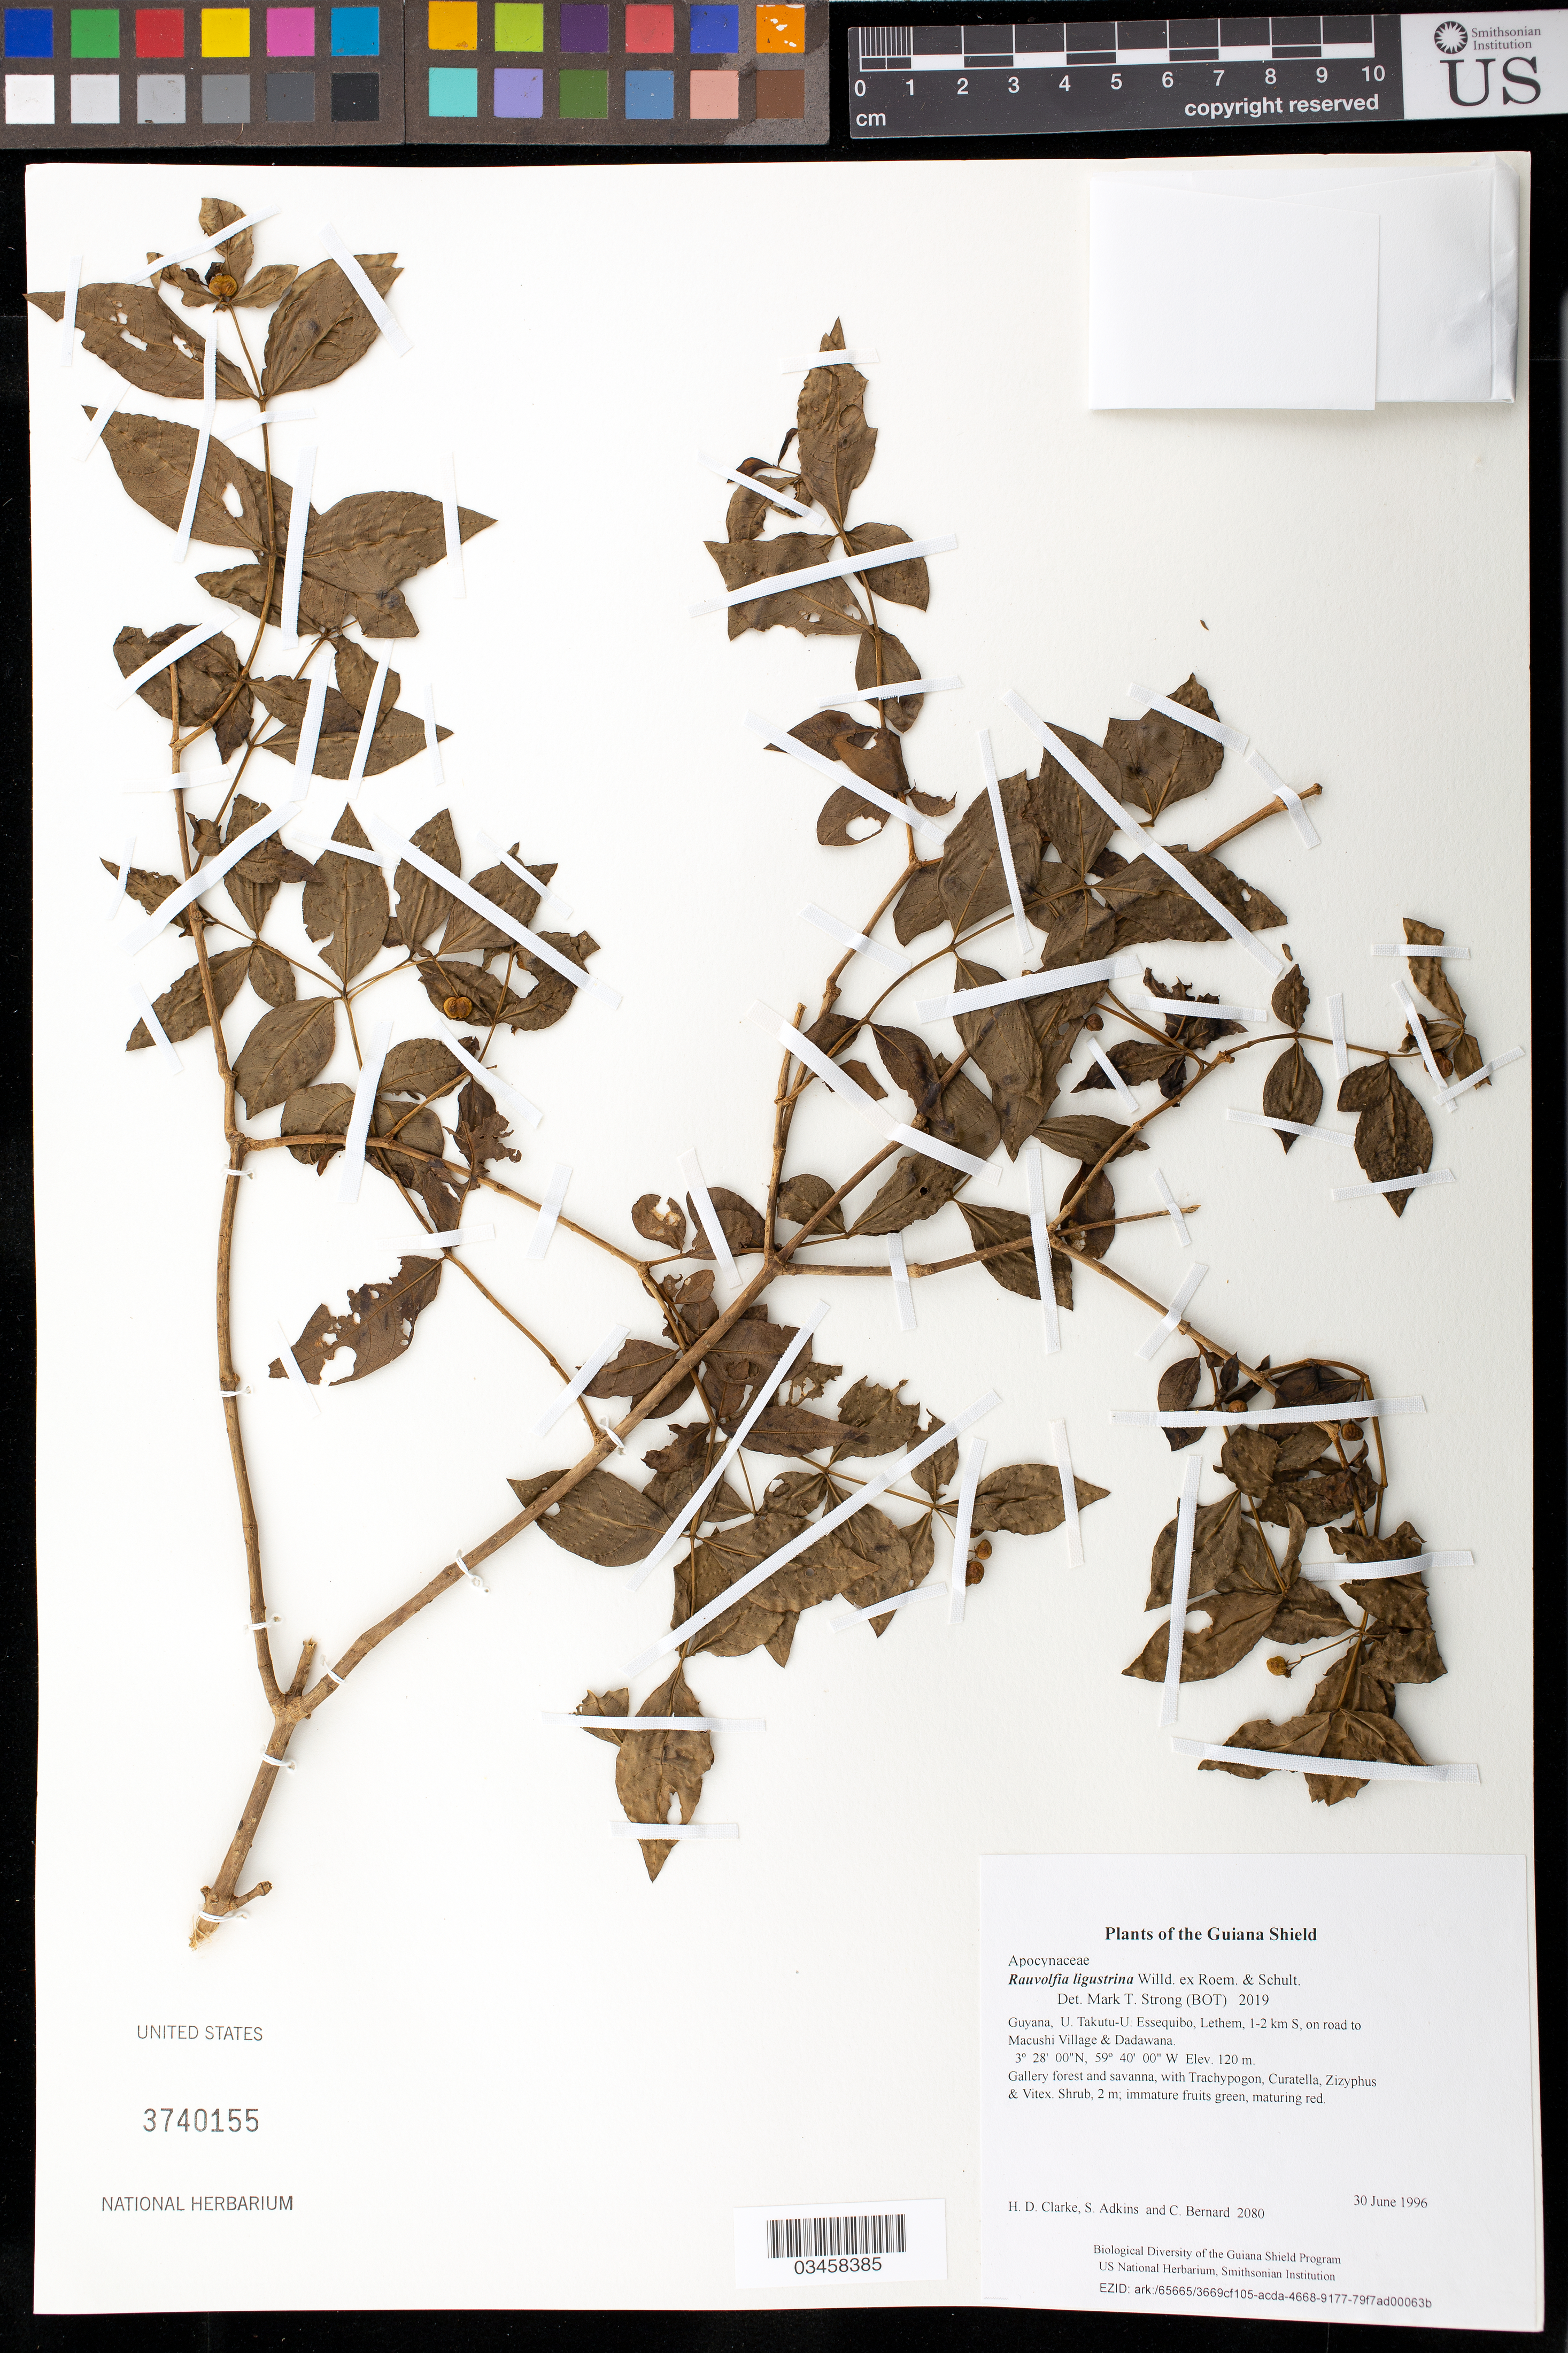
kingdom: Plantae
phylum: Tracheophyta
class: Magnoliopsida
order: Gentianales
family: Apocynaceae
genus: Rauvolfia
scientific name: Rauvolfia ligustrina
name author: Willd. ex Roem. & Schult.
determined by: Strong, Mark T., (BOT), Smithsonian Institution - National Museum of Natural History (UNITED STATES)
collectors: H. D. Clarke, S. Adkins & C. Bernard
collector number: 2080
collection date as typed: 30 June 1996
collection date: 1996-06-30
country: Guyana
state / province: U. Takutu-U. Essequibo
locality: Lethem, 1-2 km S, on road to Macushi Village & Dadawana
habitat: Gallery forest and savanna, with Trachypogon, Curatella, Zizyphus & Vitex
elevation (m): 120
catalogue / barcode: US 3740155